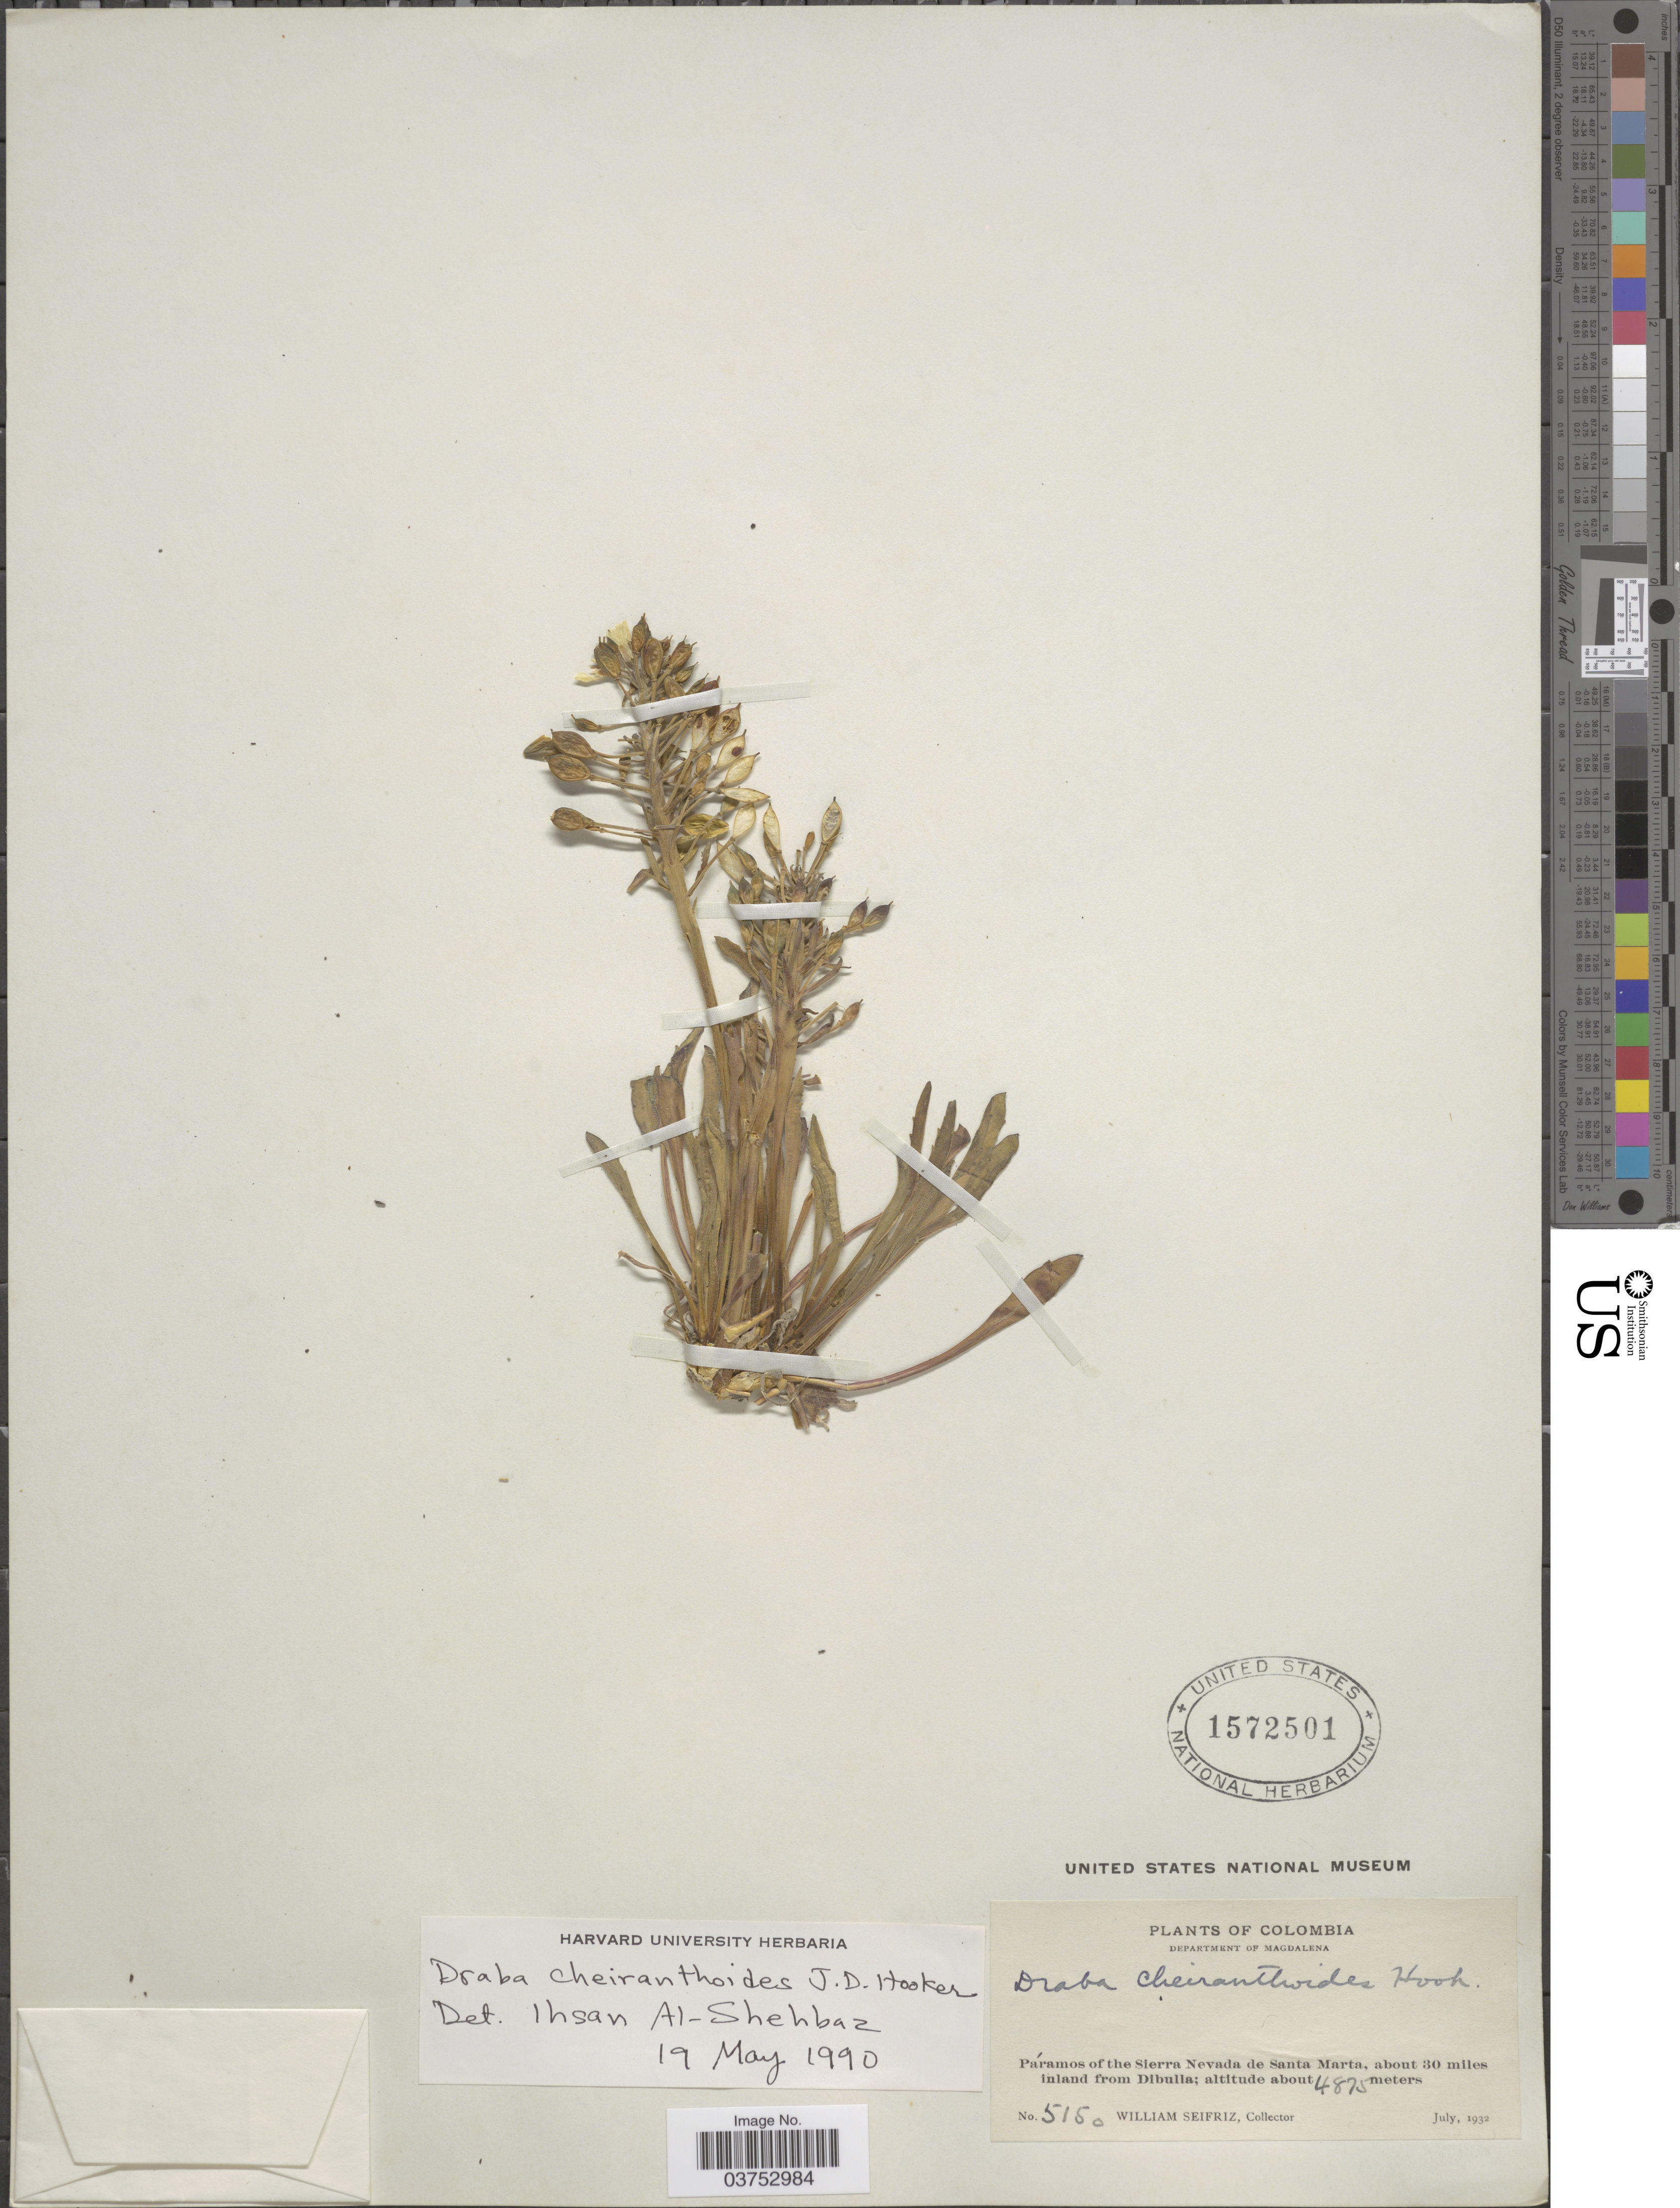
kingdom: Plantae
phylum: Tracheophyta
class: Magnoliopsida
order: Brassicales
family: Brassicaceae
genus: Draba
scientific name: Draba cheiranthoides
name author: (A. Gray) Hook. f.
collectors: W. Seifriz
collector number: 5150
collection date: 1932-07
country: Colombia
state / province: Magdalena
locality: Department of Magdalena. Páramos of the Sierra Nevada de Santa Marta, about 30 miles inland from Dibulla.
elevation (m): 4875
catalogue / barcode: US 1572501